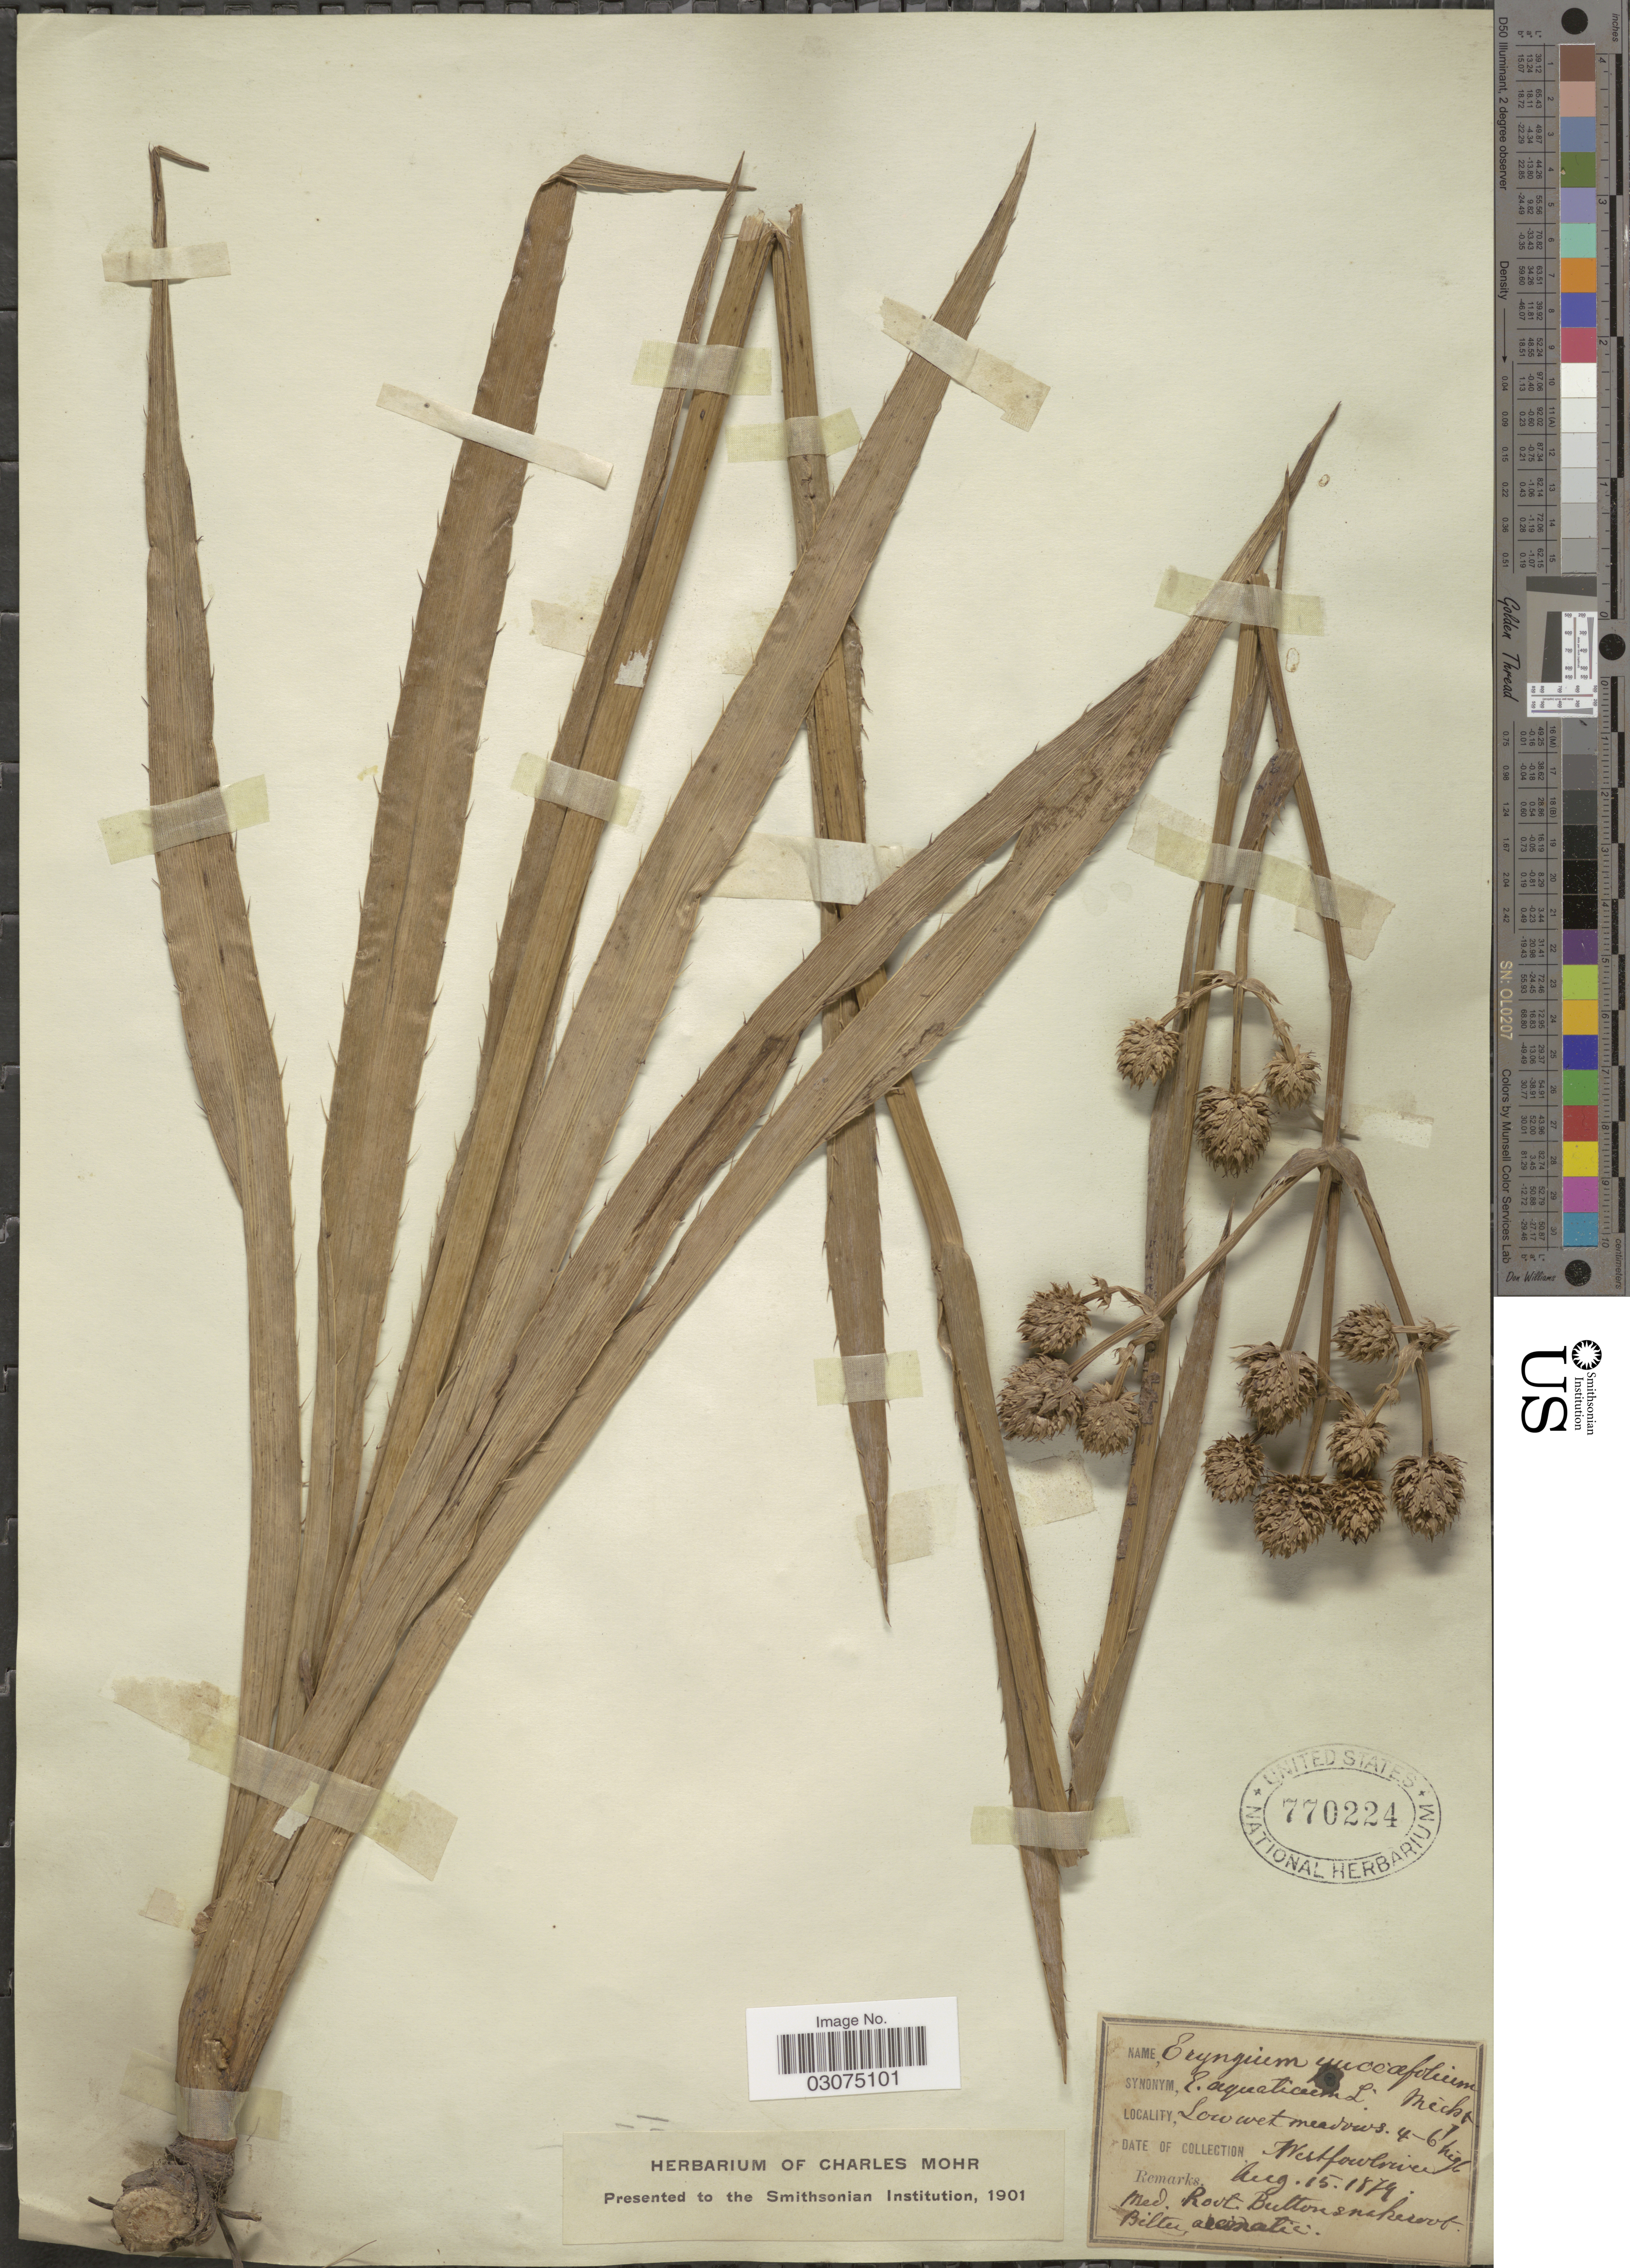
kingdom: Plantae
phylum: Tracheophyta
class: Magnoliopsida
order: Apiales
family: Apiaceae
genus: Eryngium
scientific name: Eryngium yuccifolium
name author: Michx.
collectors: ex herb. Charles Mohr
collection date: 1874-08-15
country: United States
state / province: Alabama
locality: Westflowerriver.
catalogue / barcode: US 770224